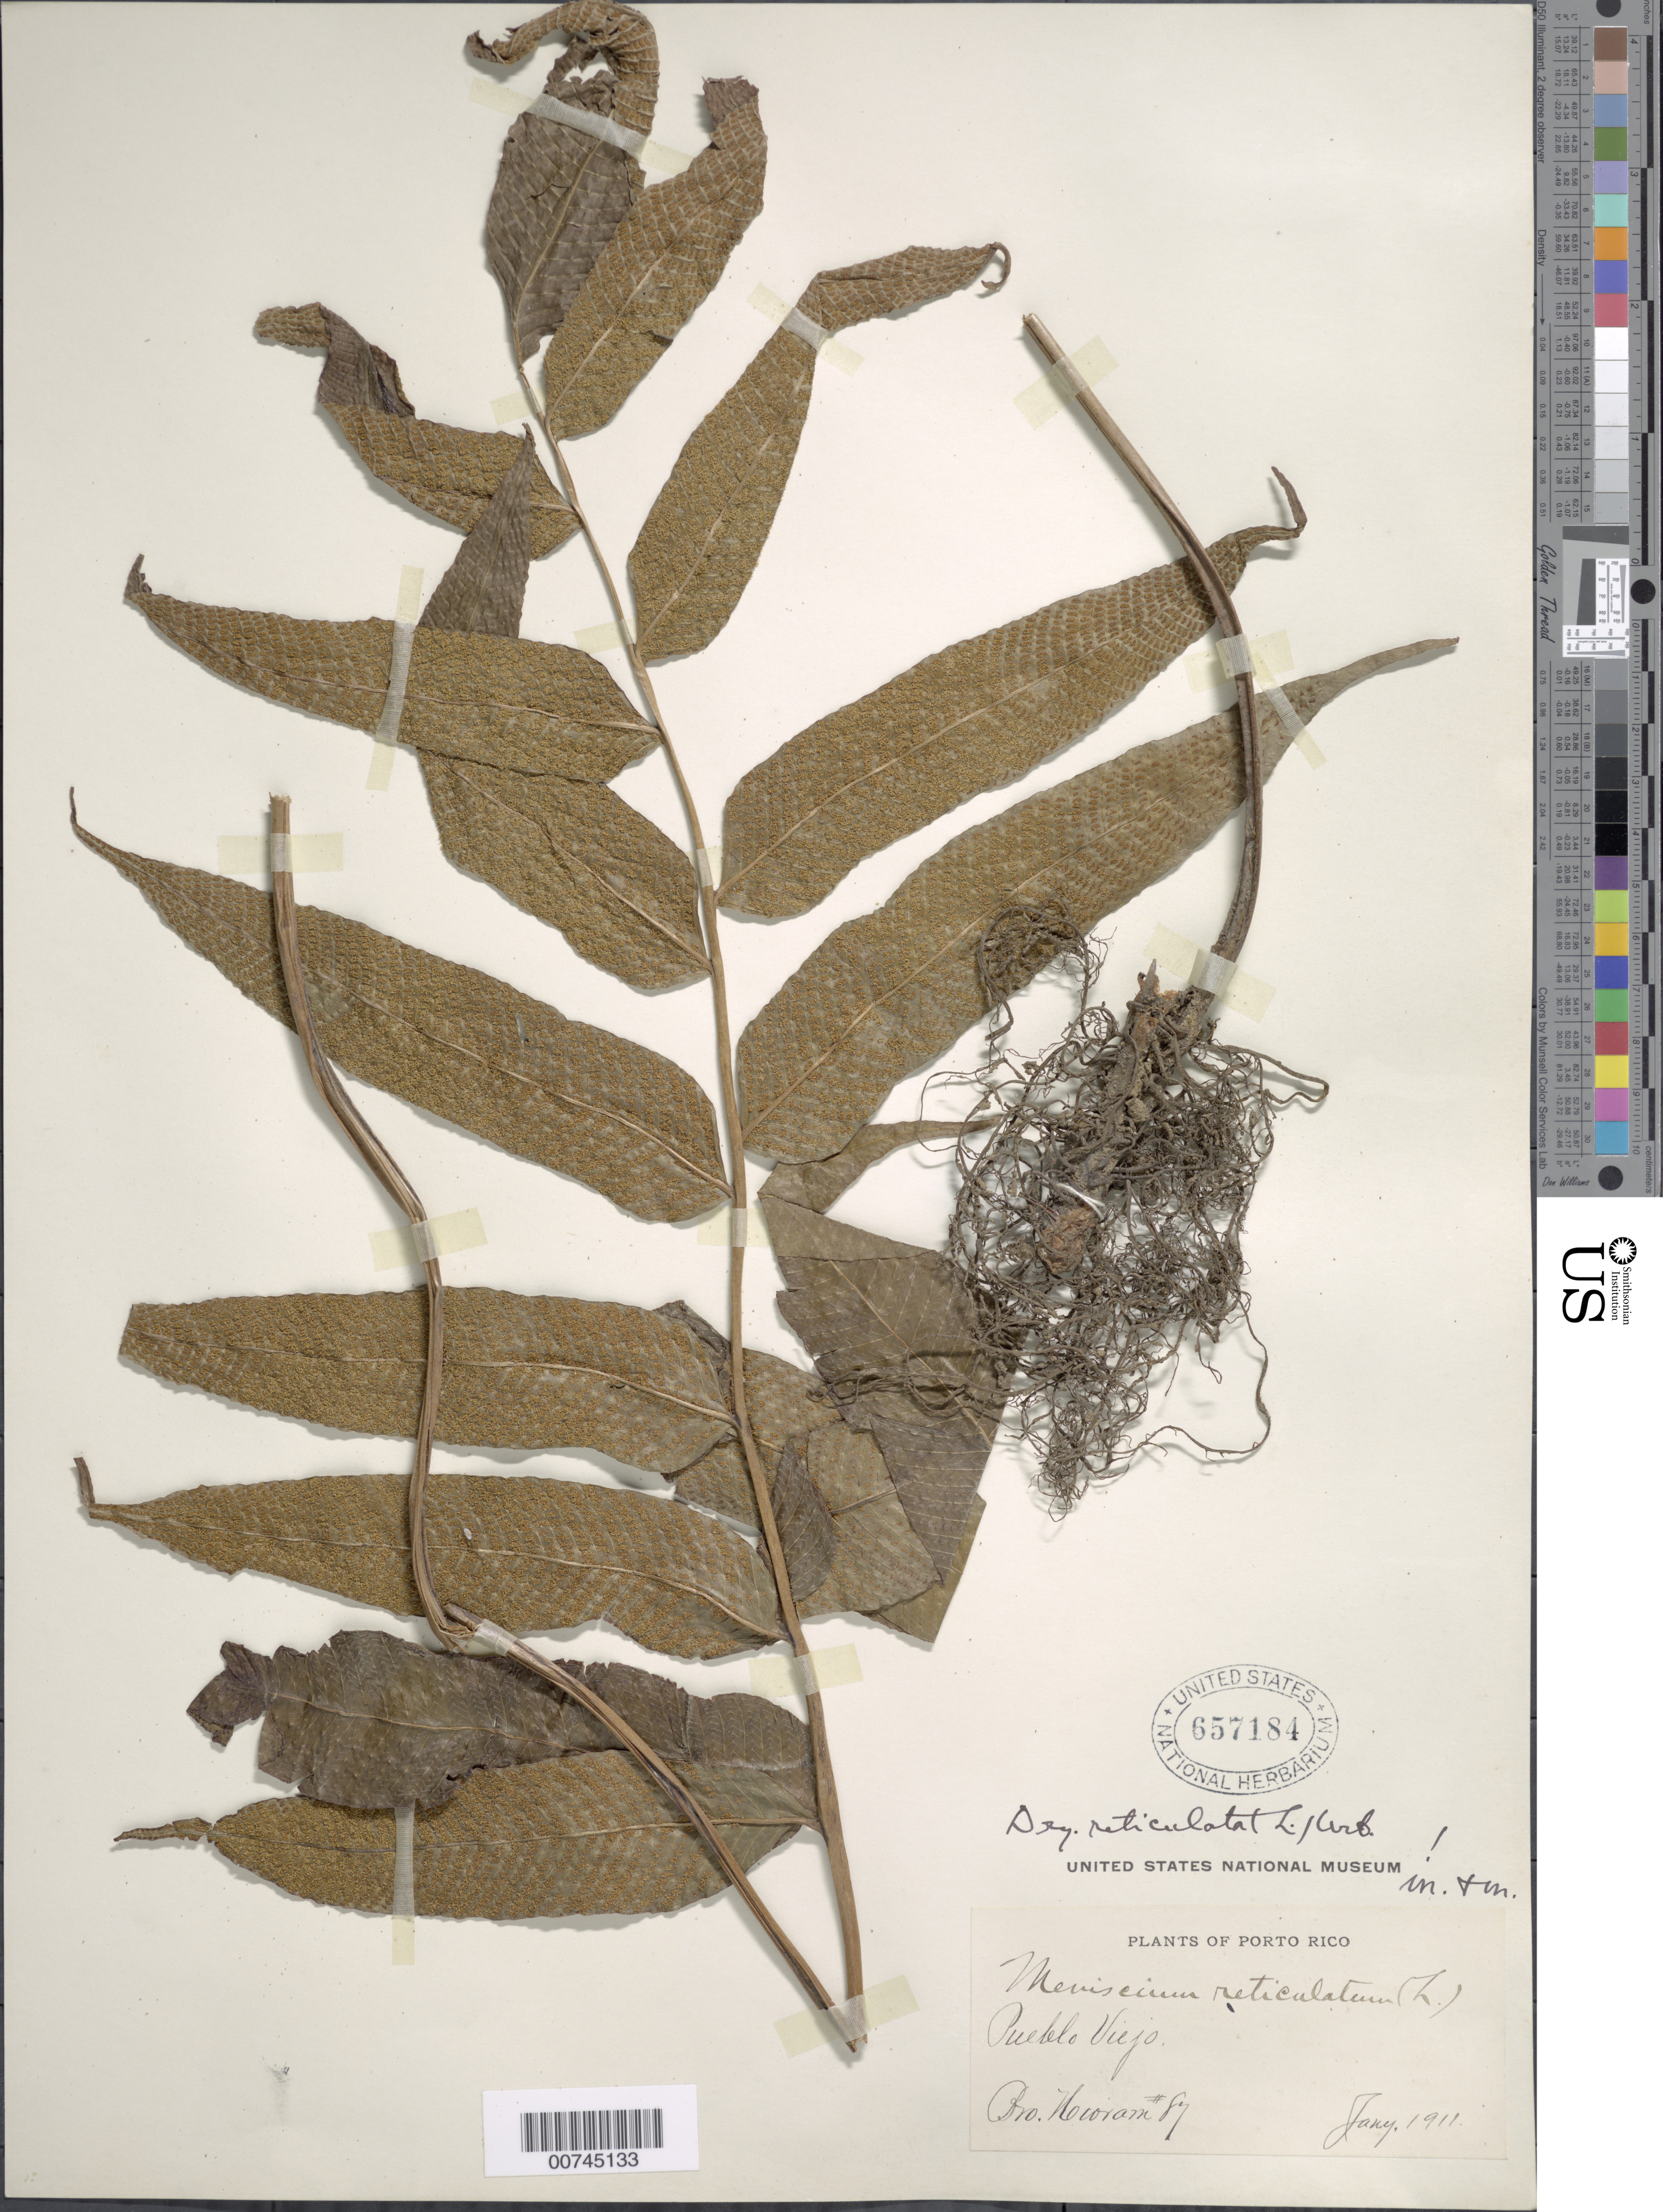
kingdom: Plantae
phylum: Tracheophyta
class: Polypodiopsida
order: Polypodiales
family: Thelypteridaceae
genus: Meniscium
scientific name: Meniscium reticulatum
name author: (L.) Sw.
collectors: Bro. Hioram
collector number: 87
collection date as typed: Jan 1911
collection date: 1911-01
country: Puerto Rico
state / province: Guaynabo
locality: Pueblo Viejo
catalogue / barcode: US 657184